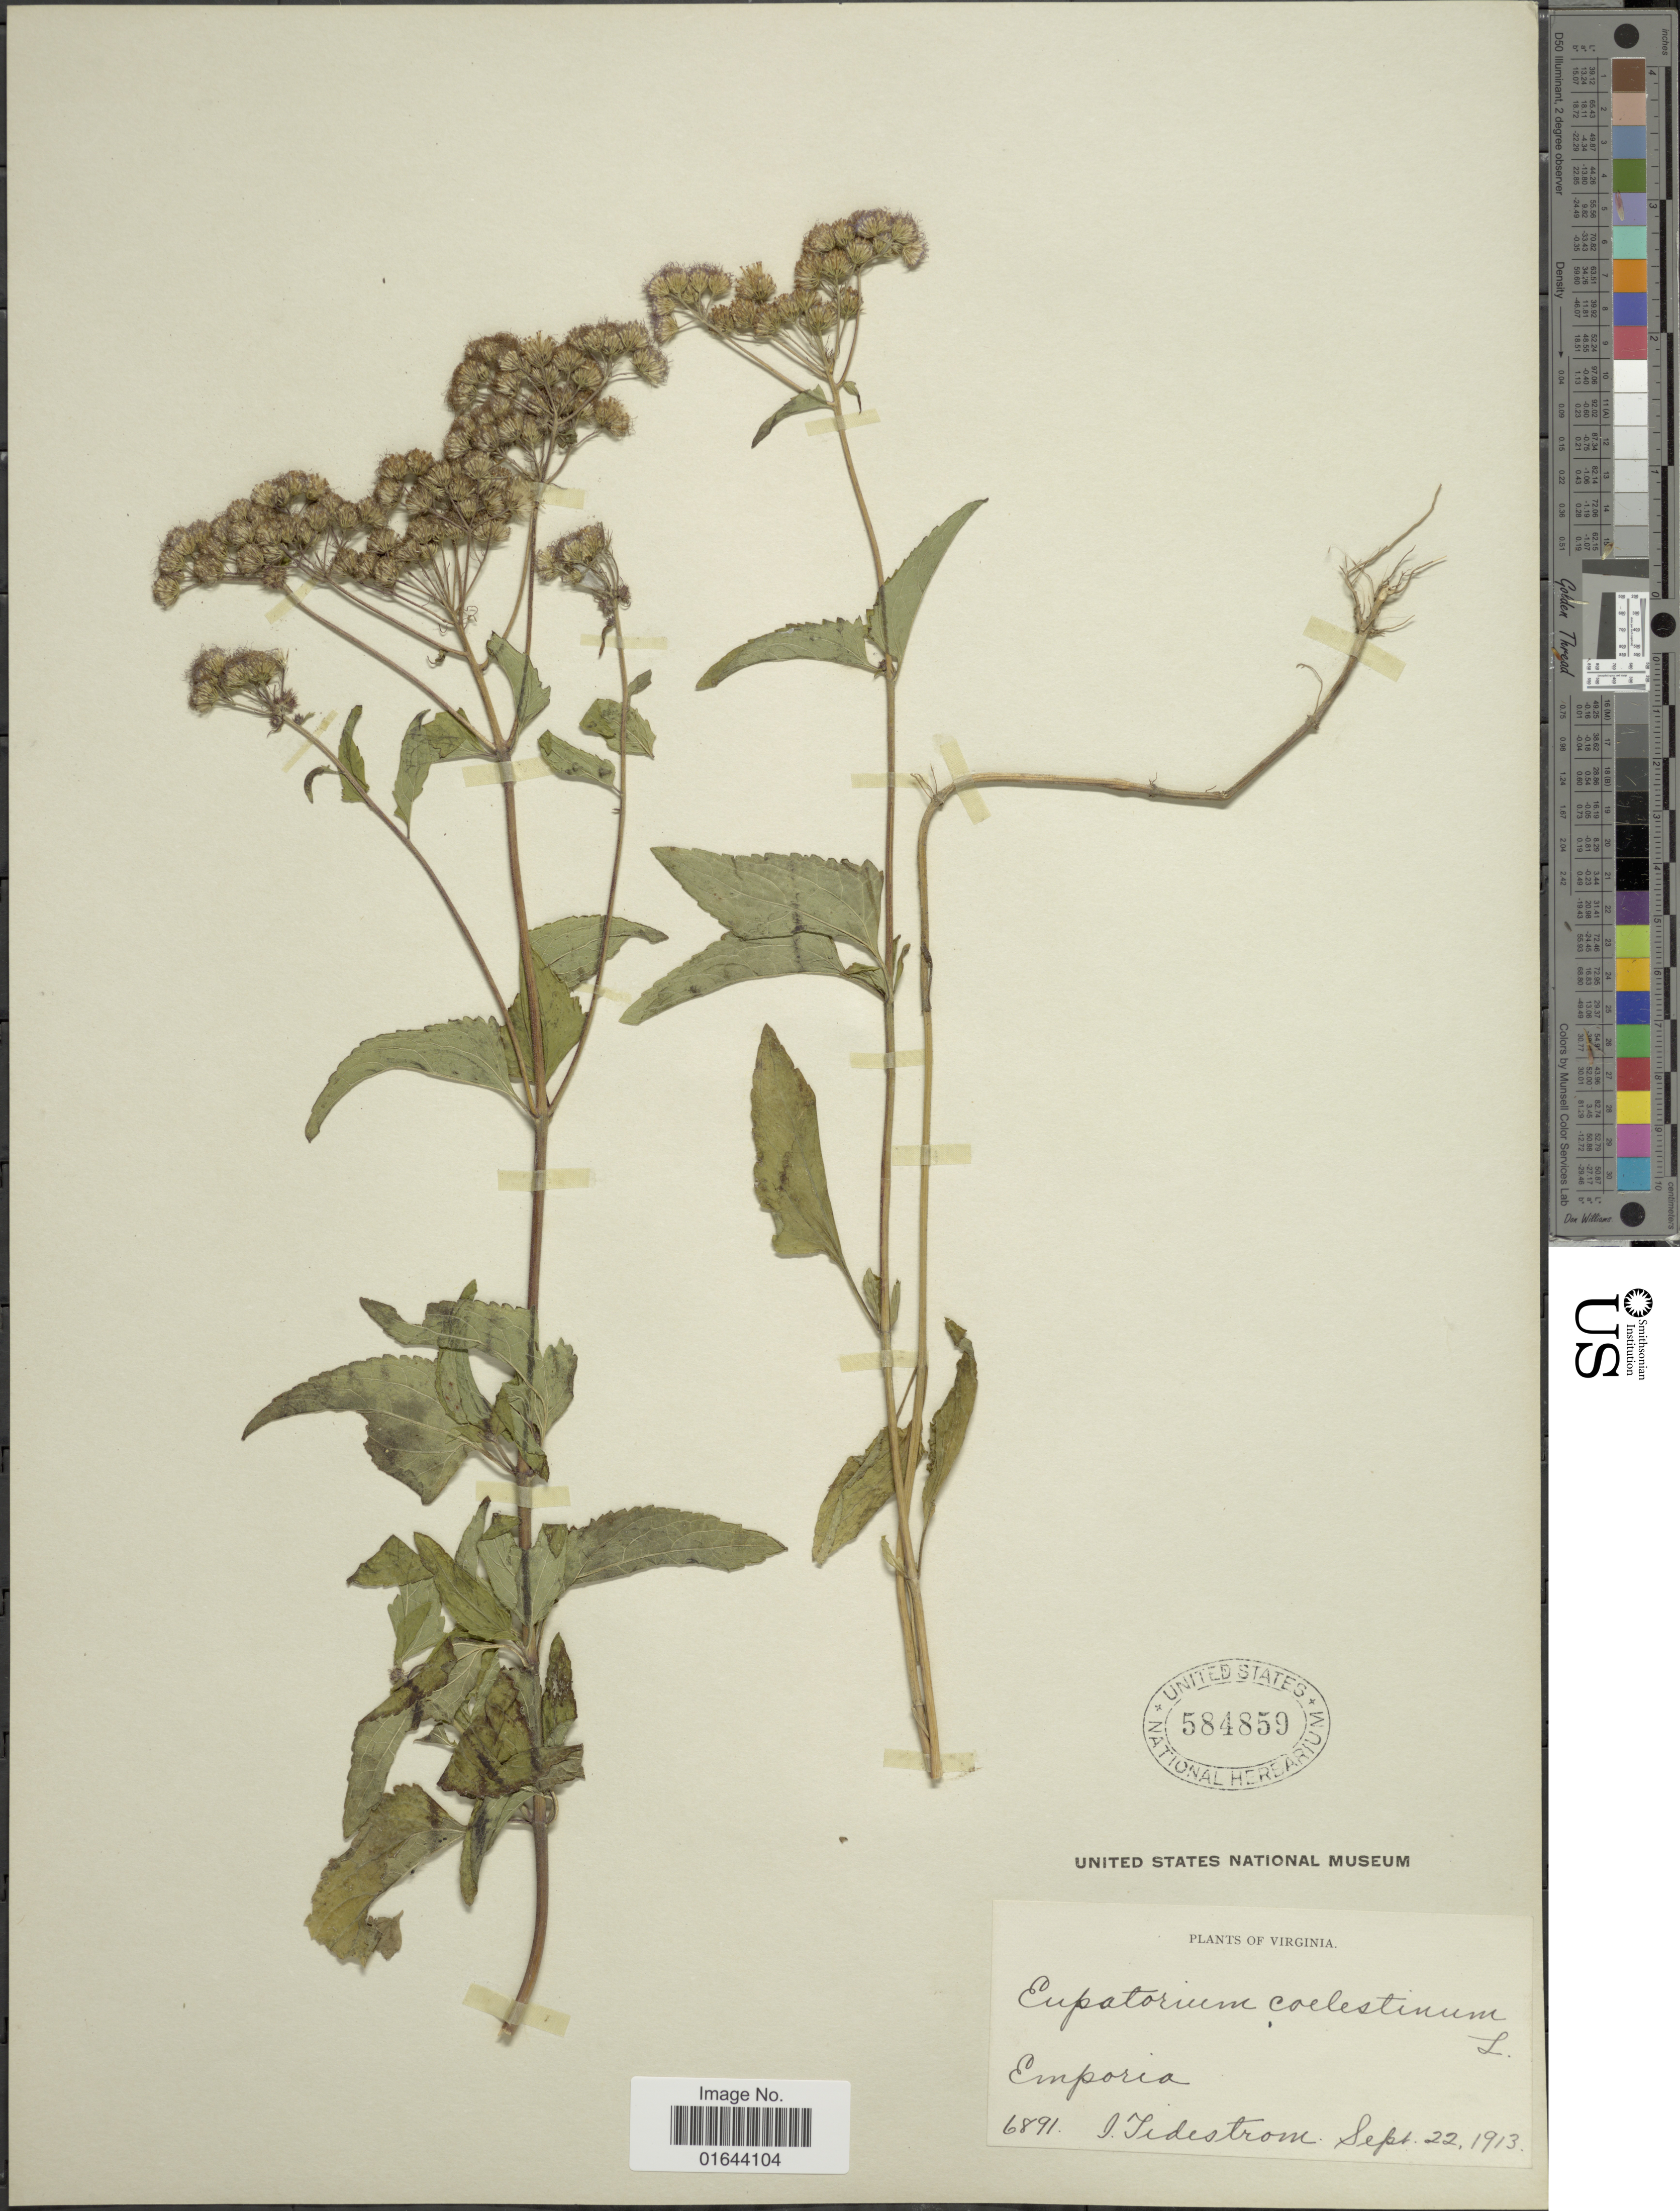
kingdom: Plantae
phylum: Tracheophyta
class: Magnoliopsida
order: Asterales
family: Asteraceae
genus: Conoclinium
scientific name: Conoclinium coelestinum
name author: (L.) DC.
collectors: J. Tidestrom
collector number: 6891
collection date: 1913-09-22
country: United States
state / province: Virginia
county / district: City of Emporia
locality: Emporia.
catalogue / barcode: US 584859